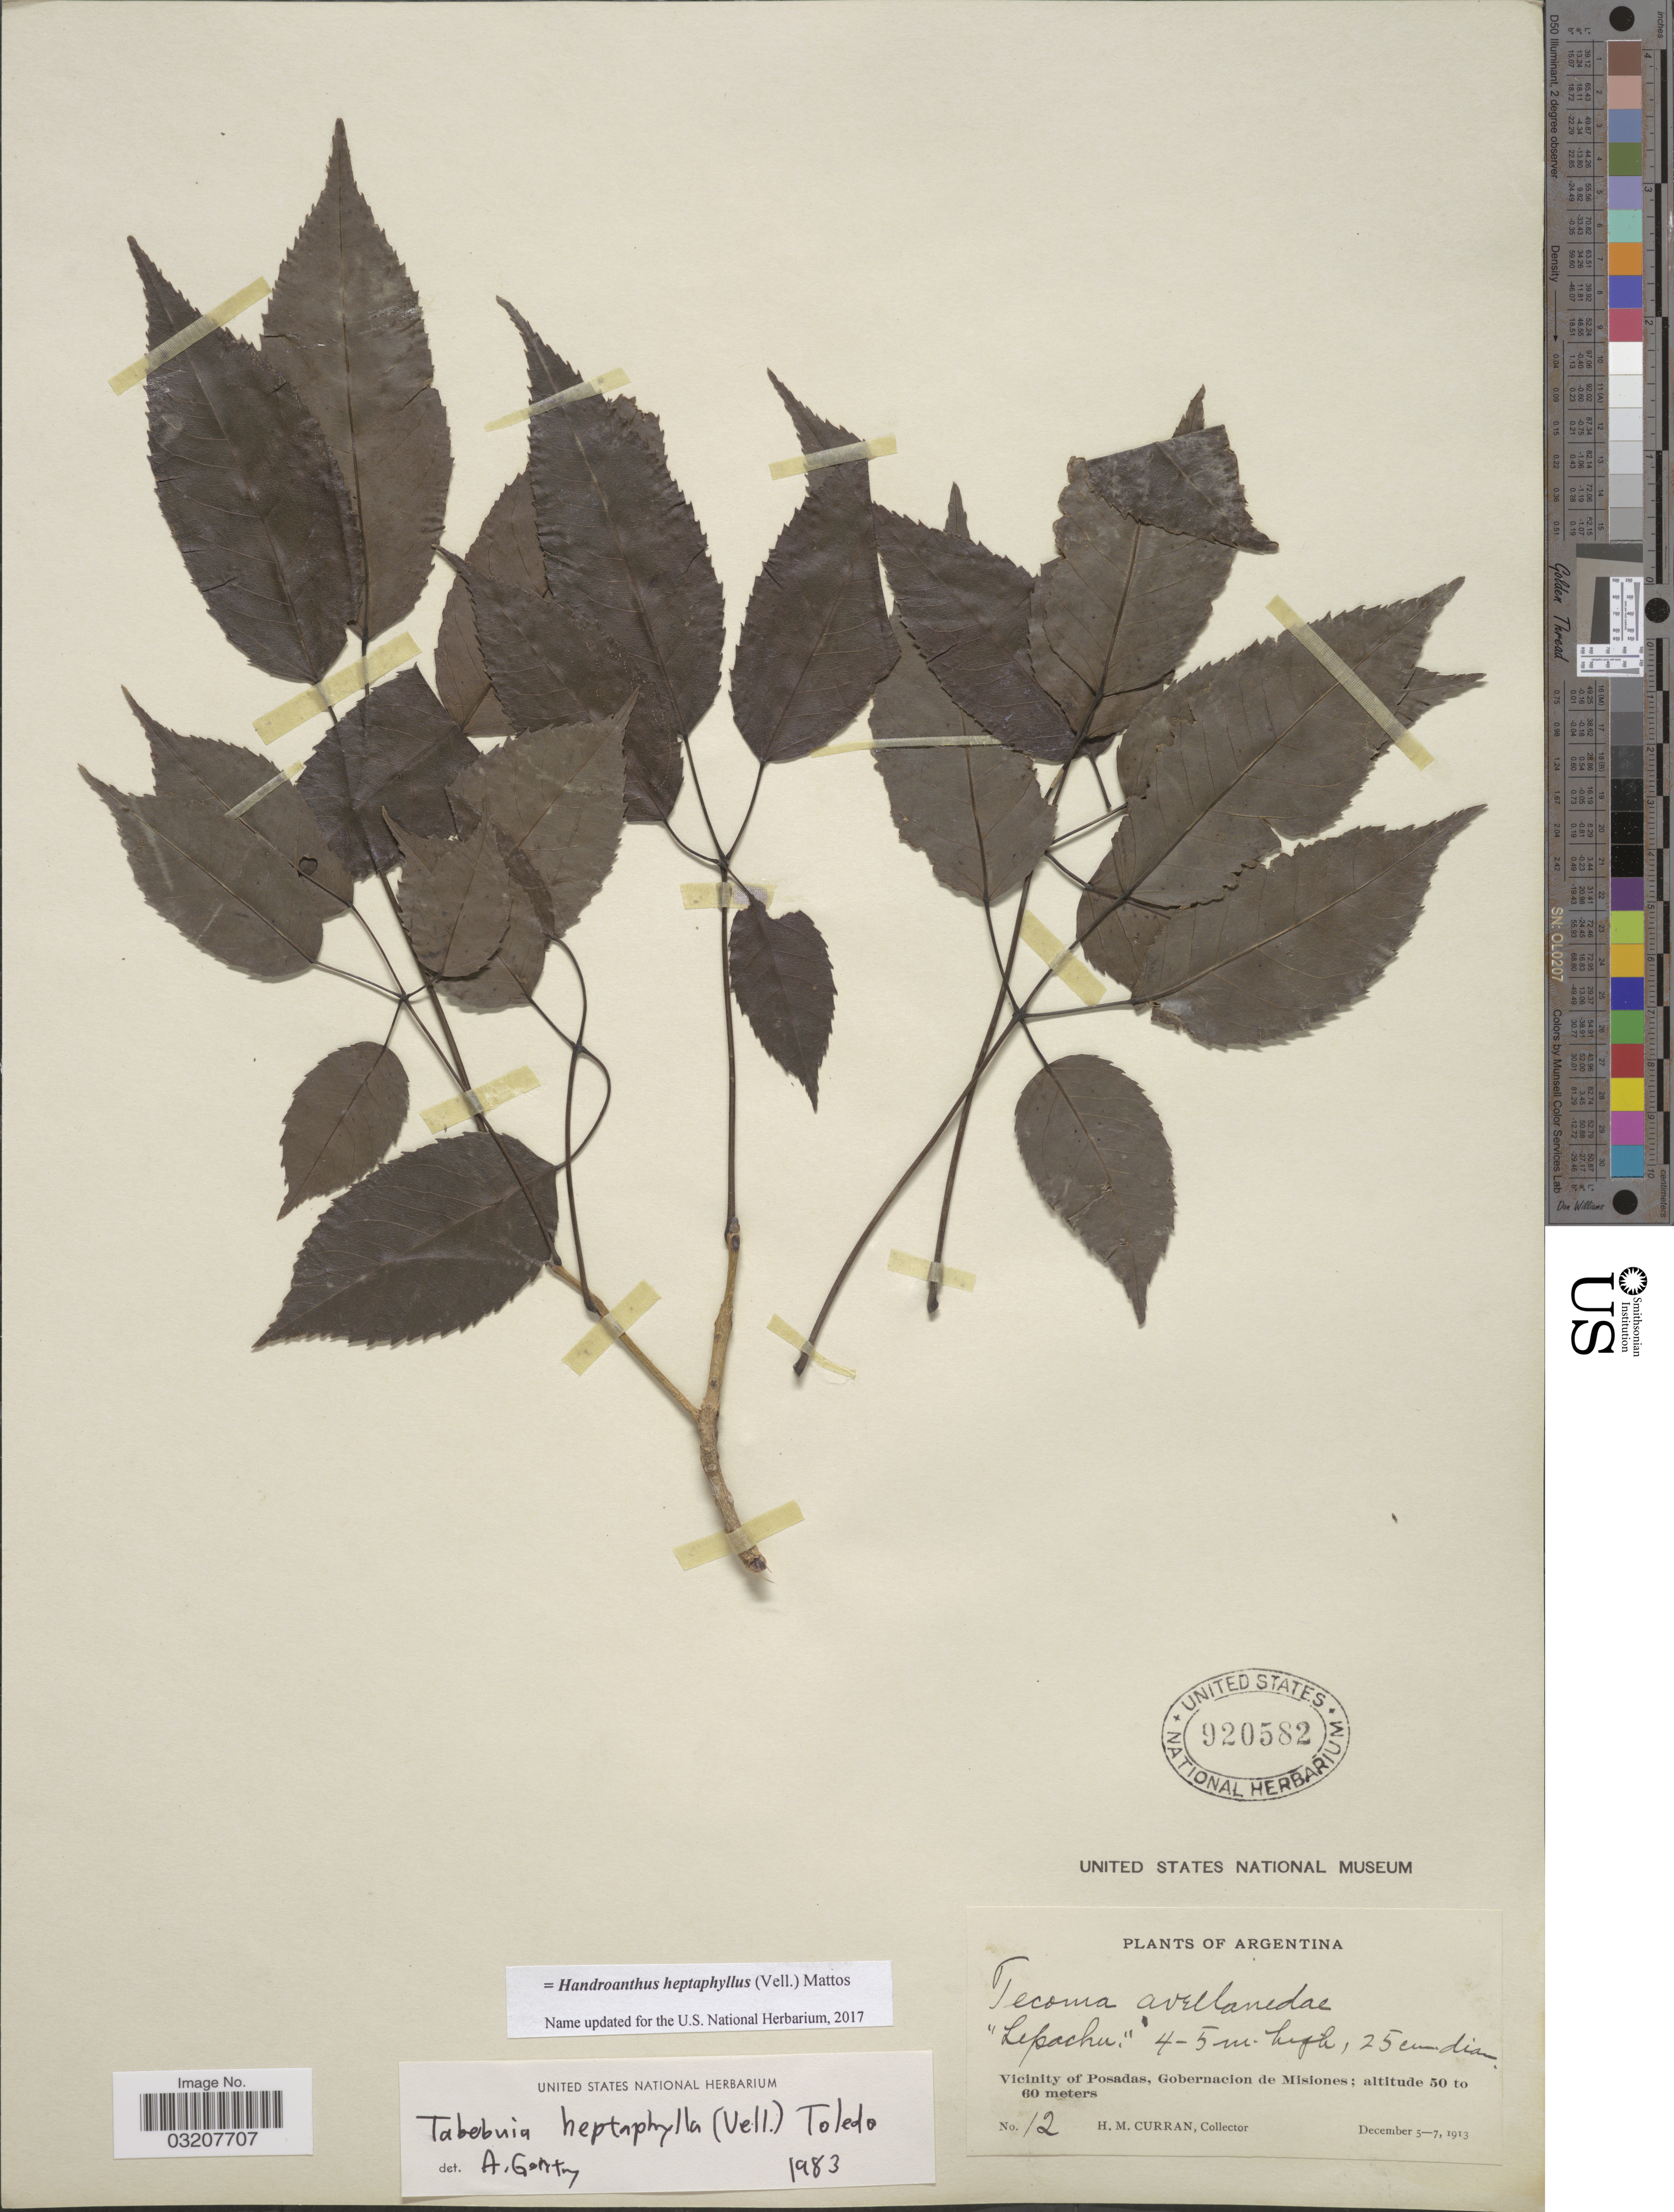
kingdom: Plantae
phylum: Tracheophyta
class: Magnoliopsida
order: Lamiales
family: Bignoniaceae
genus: Handroanthus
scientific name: Handroanthus heptaphyllus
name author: (Vell.) Mattos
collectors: H. M. Curran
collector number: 12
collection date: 1913-12-05/1913-12-07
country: Argentina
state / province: Misiones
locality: Vicinity of Posadas, Gobernacion de Misiones.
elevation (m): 50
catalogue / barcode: US 920582